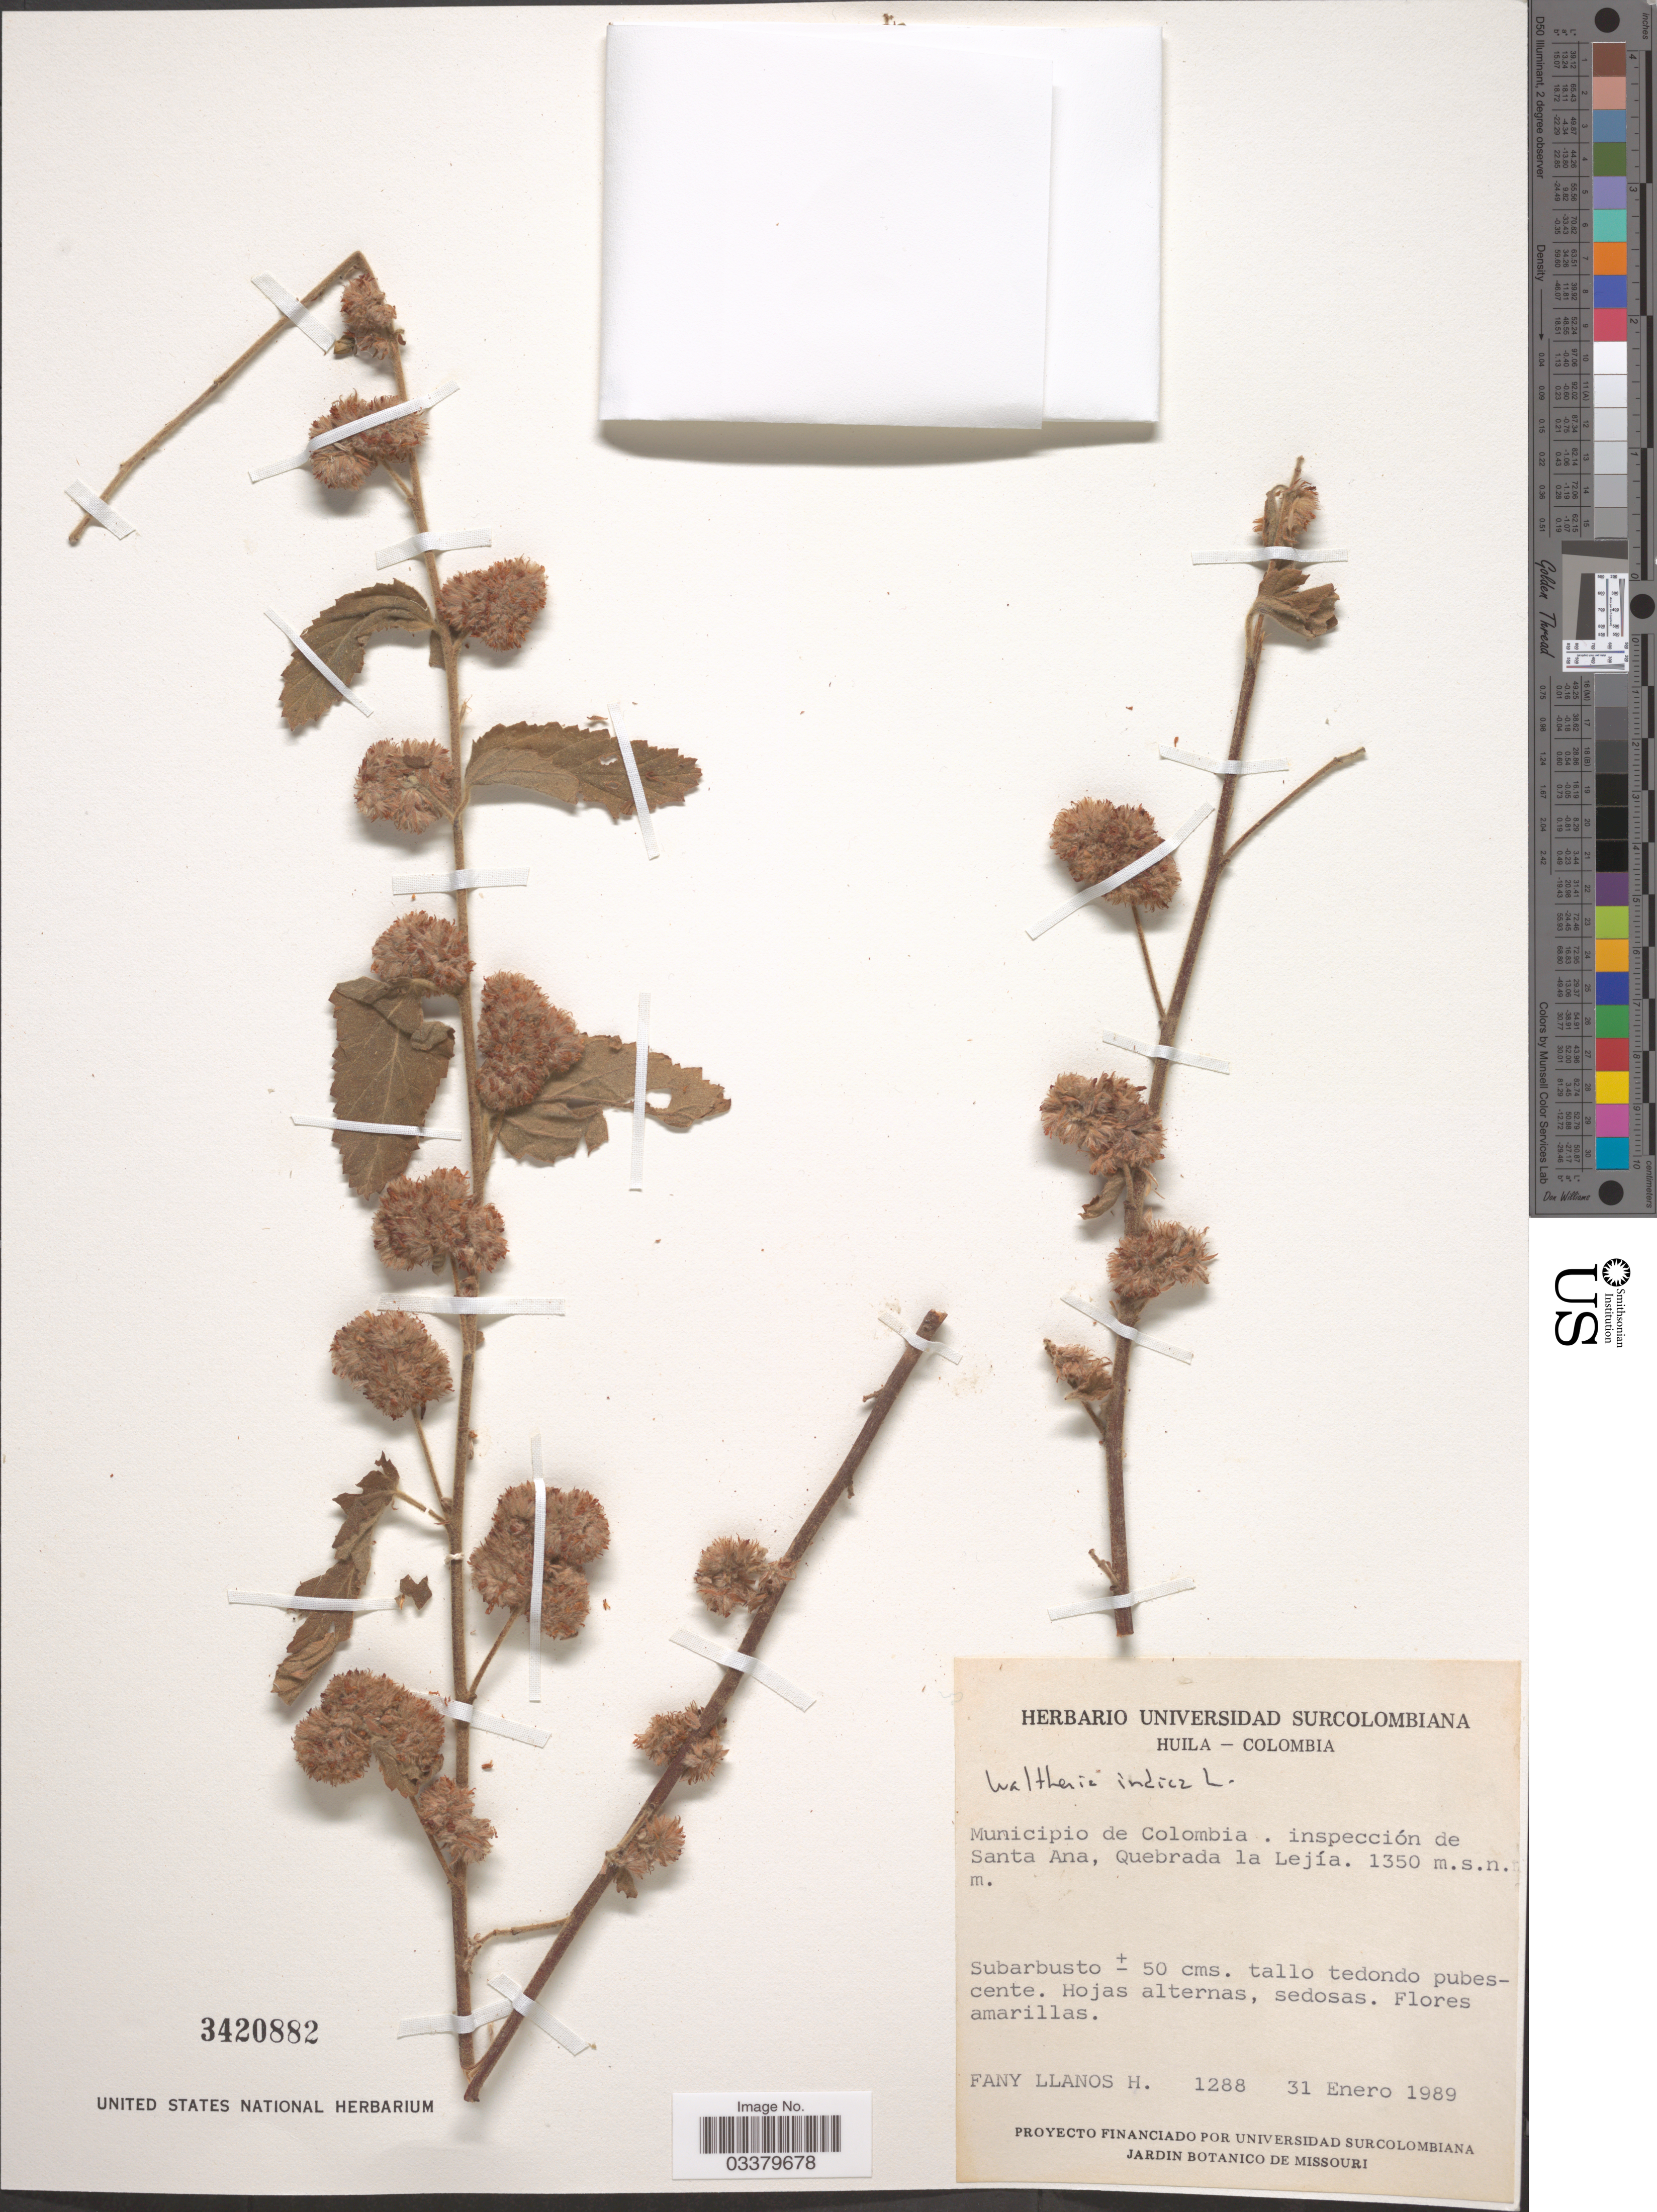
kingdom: Plantae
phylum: Tracheophyta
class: Magnoliopsida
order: Malvales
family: Malvaceae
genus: Waltheria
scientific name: Waltheria indica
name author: L.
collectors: F. Llanos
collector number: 1288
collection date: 1989-01-31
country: Colombia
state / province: Huila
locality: Municipio de Colombia. Inspección de Santa Ana, Quebrada la Lejía.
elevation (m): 1350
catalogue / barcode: US 3420882